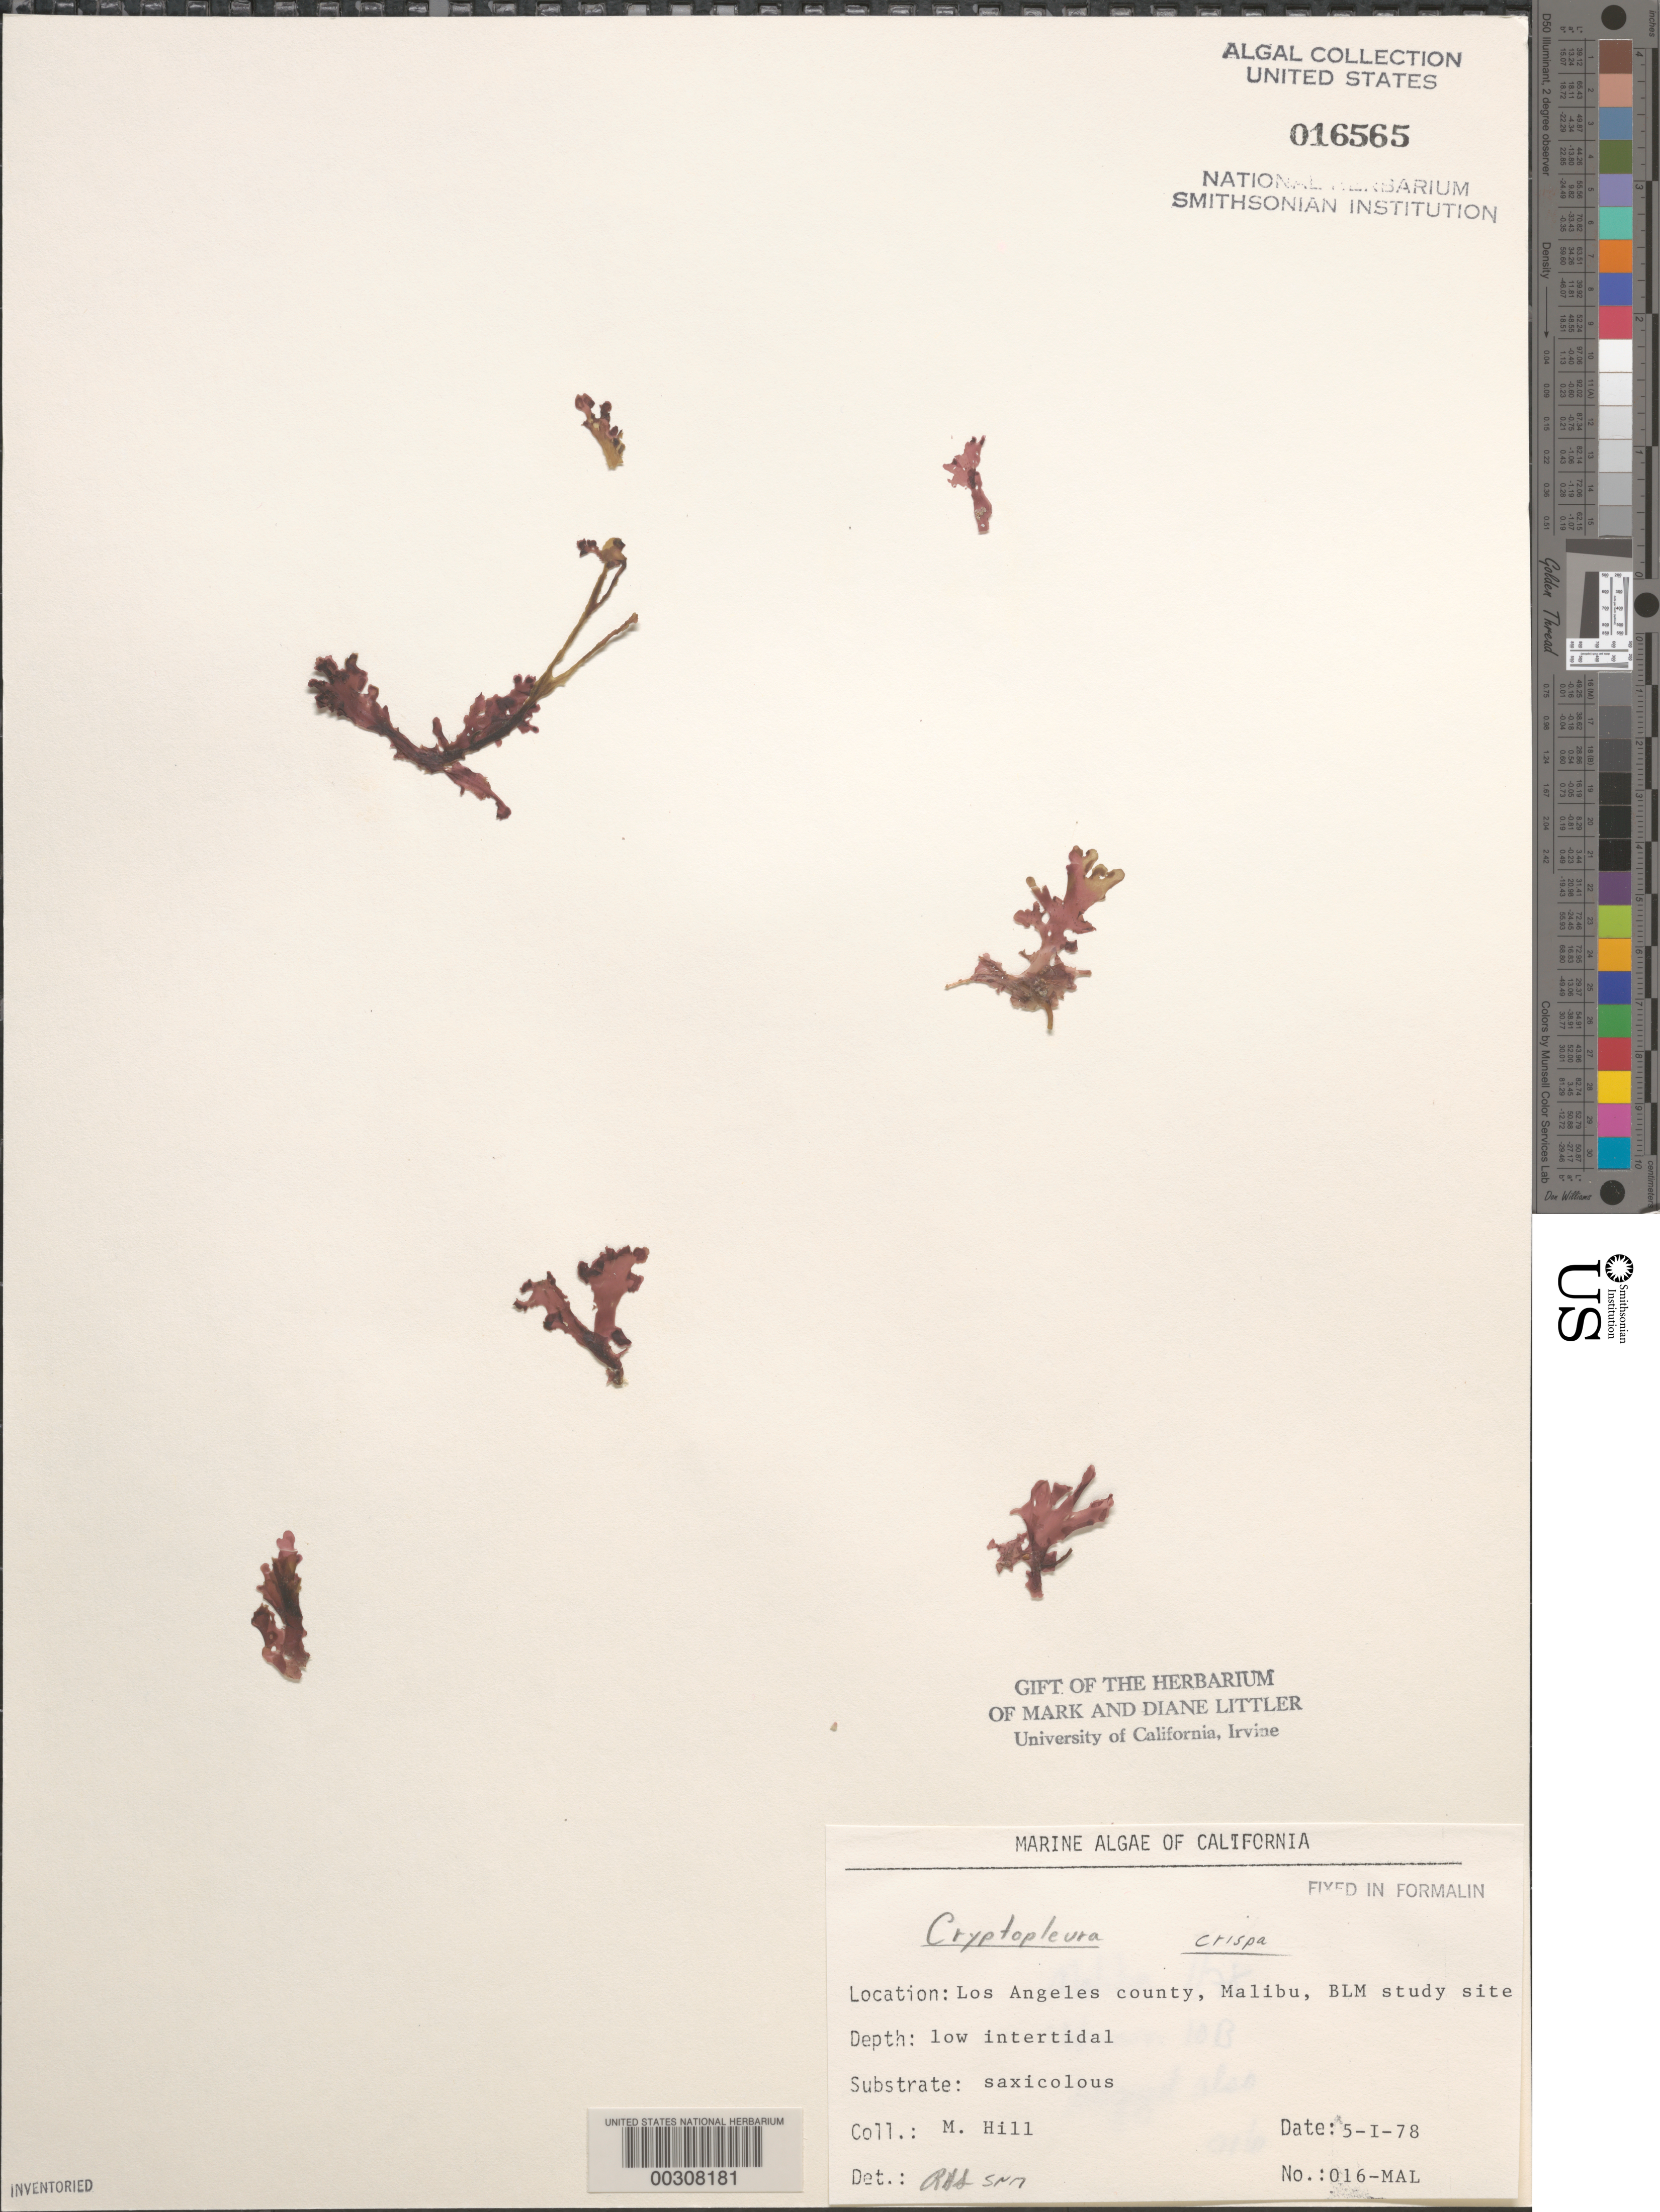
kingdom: Plantae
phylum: Rhodophyta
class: Florideophyceae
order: Ceramiales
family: Delesseriaceae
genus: Cryptopleura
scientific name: Cryptopleura crispa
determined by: Sims, Robert H.; Murray, S. N.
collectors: M. Hill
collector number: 016-MAL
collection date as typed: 05 Jan 1978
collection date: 1978-01-05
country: United States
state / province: California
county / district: Los Angeles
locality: Malibu, near Paradise Cove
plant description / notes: BLM-SOCALBIGHT Rocky Intertidal Survey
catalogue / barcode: US 16565